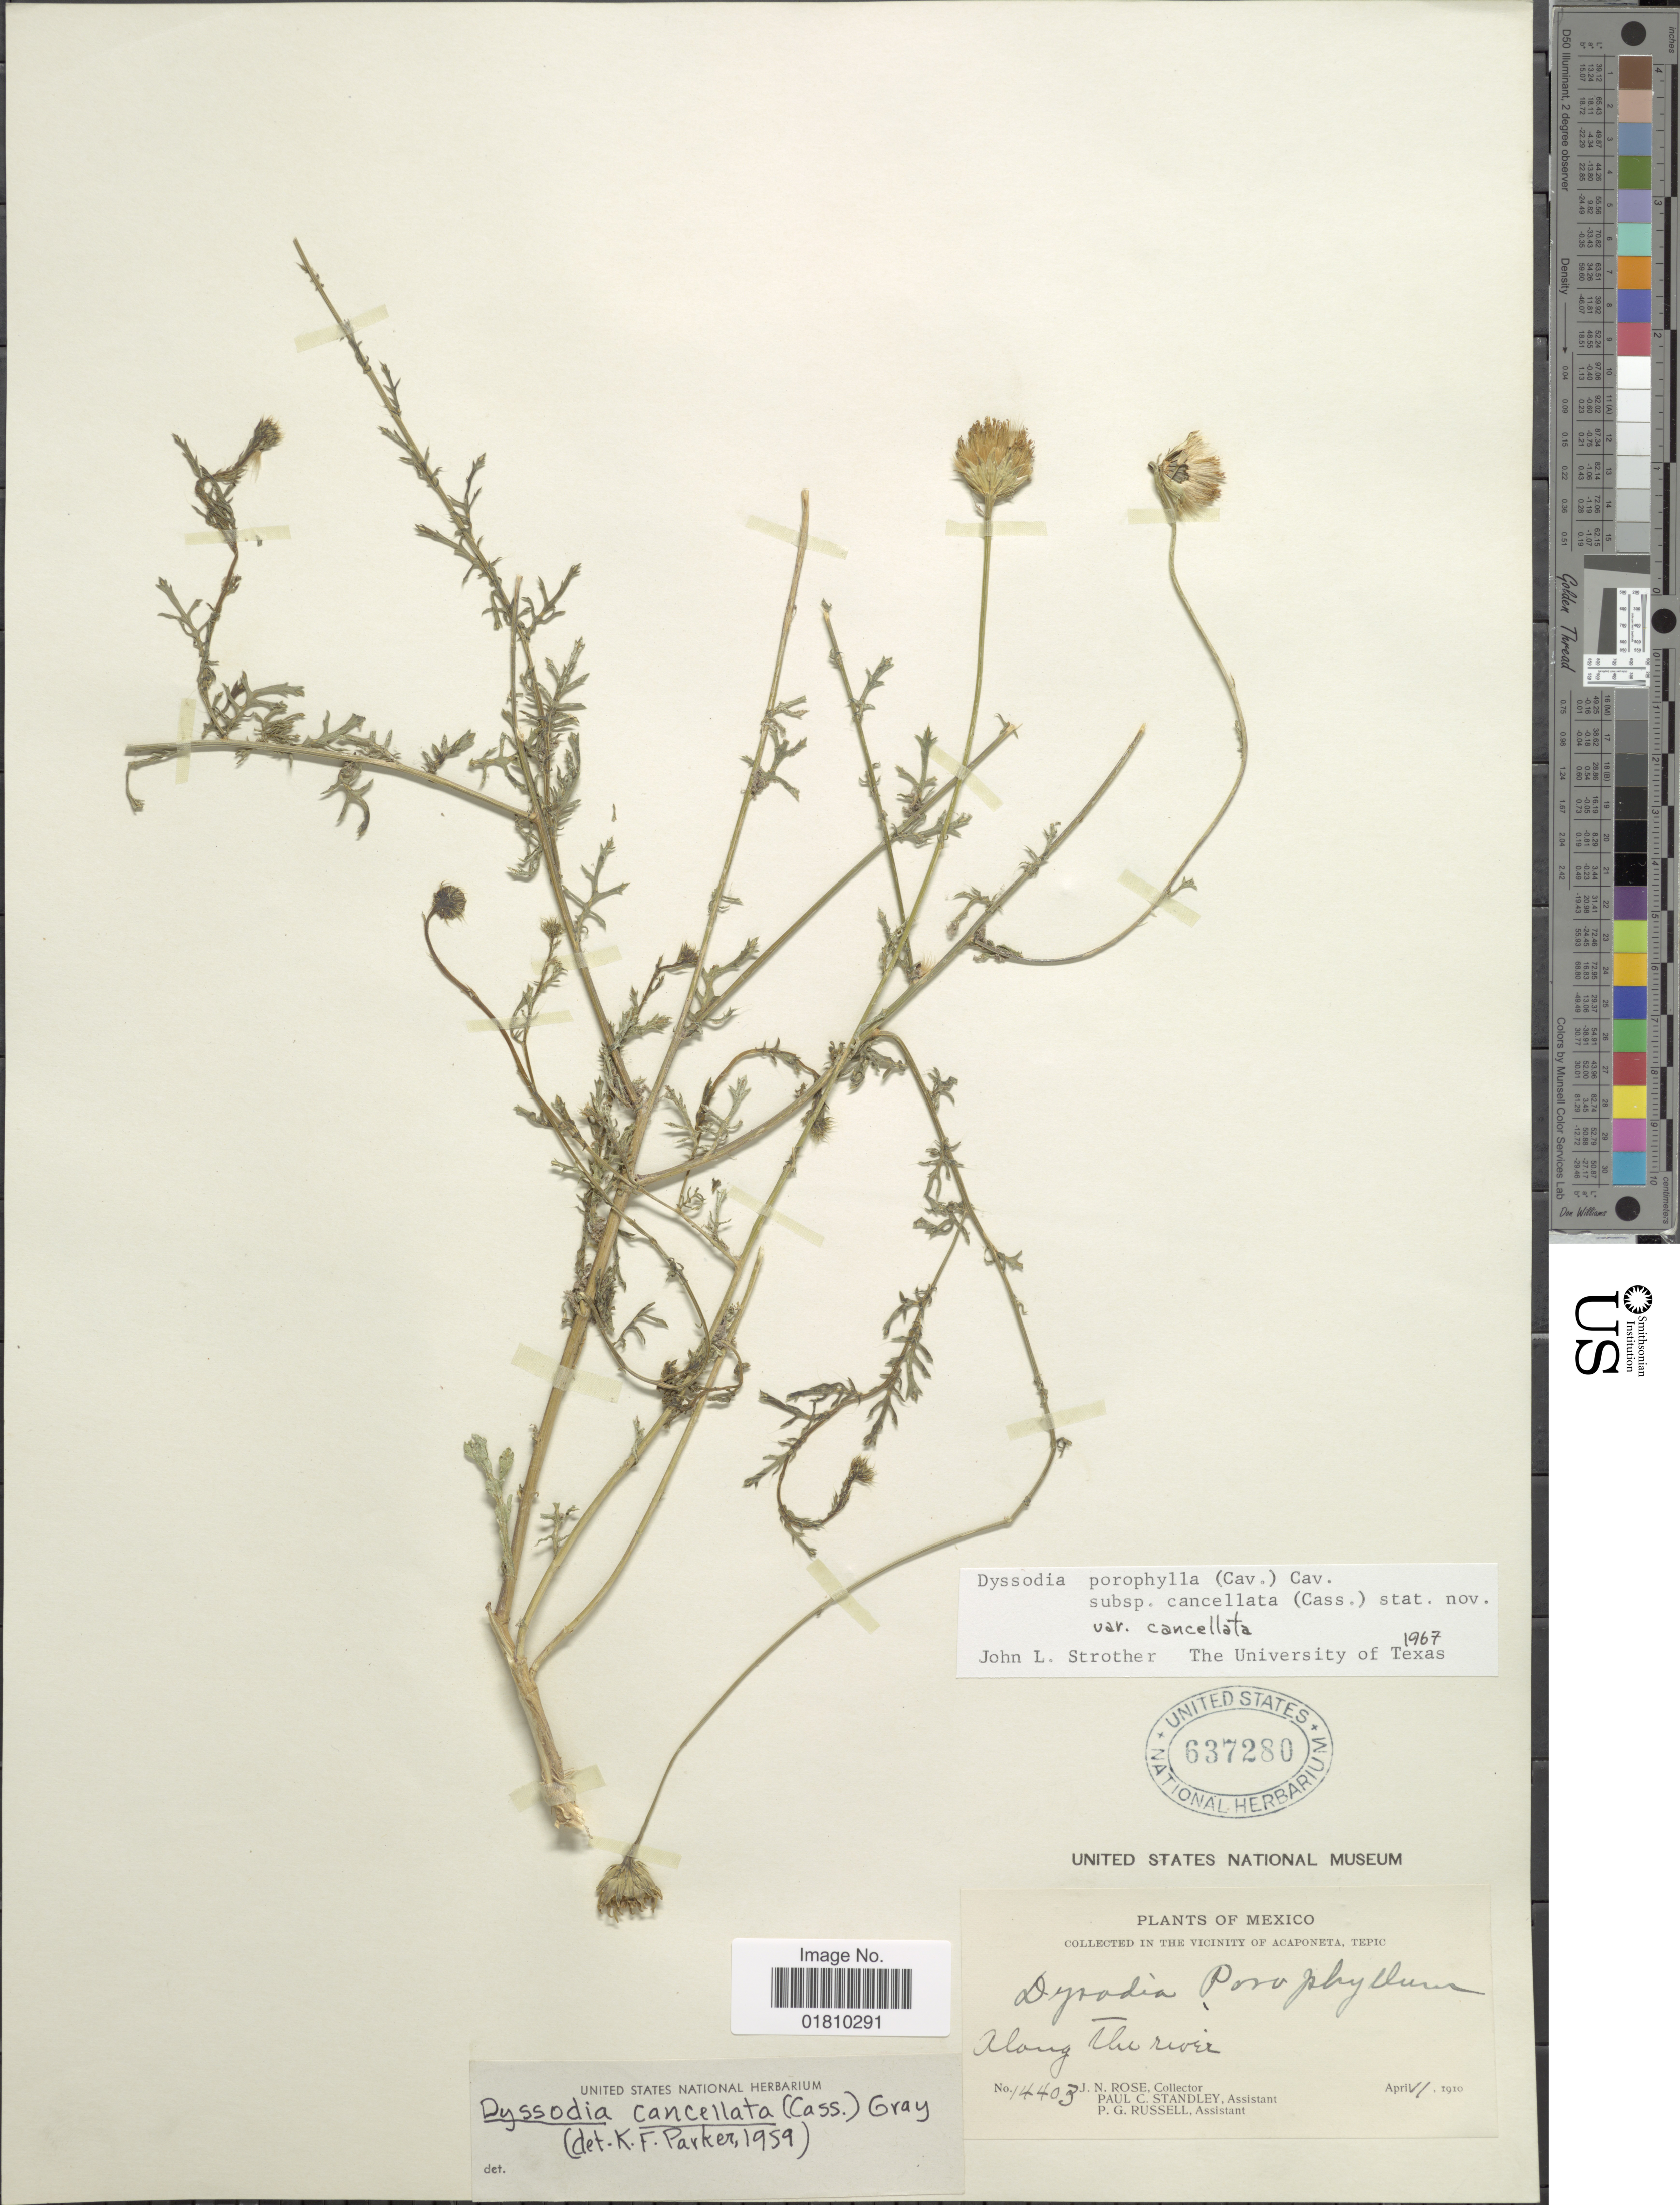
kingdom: Plantae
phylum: Tracheophyta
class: Magnoliopsida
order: Asterales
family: Asteraceae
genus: Adenophyllum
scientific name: Adenophyllum porophyllum var. cancellatum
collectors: J. N. Rose, P. C. Standley & P. G. Russell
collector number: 14403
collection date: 1910-04-11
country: Mexico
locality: Vicinity of Acaponeta, Tepic, along the river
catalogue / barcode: US 637280